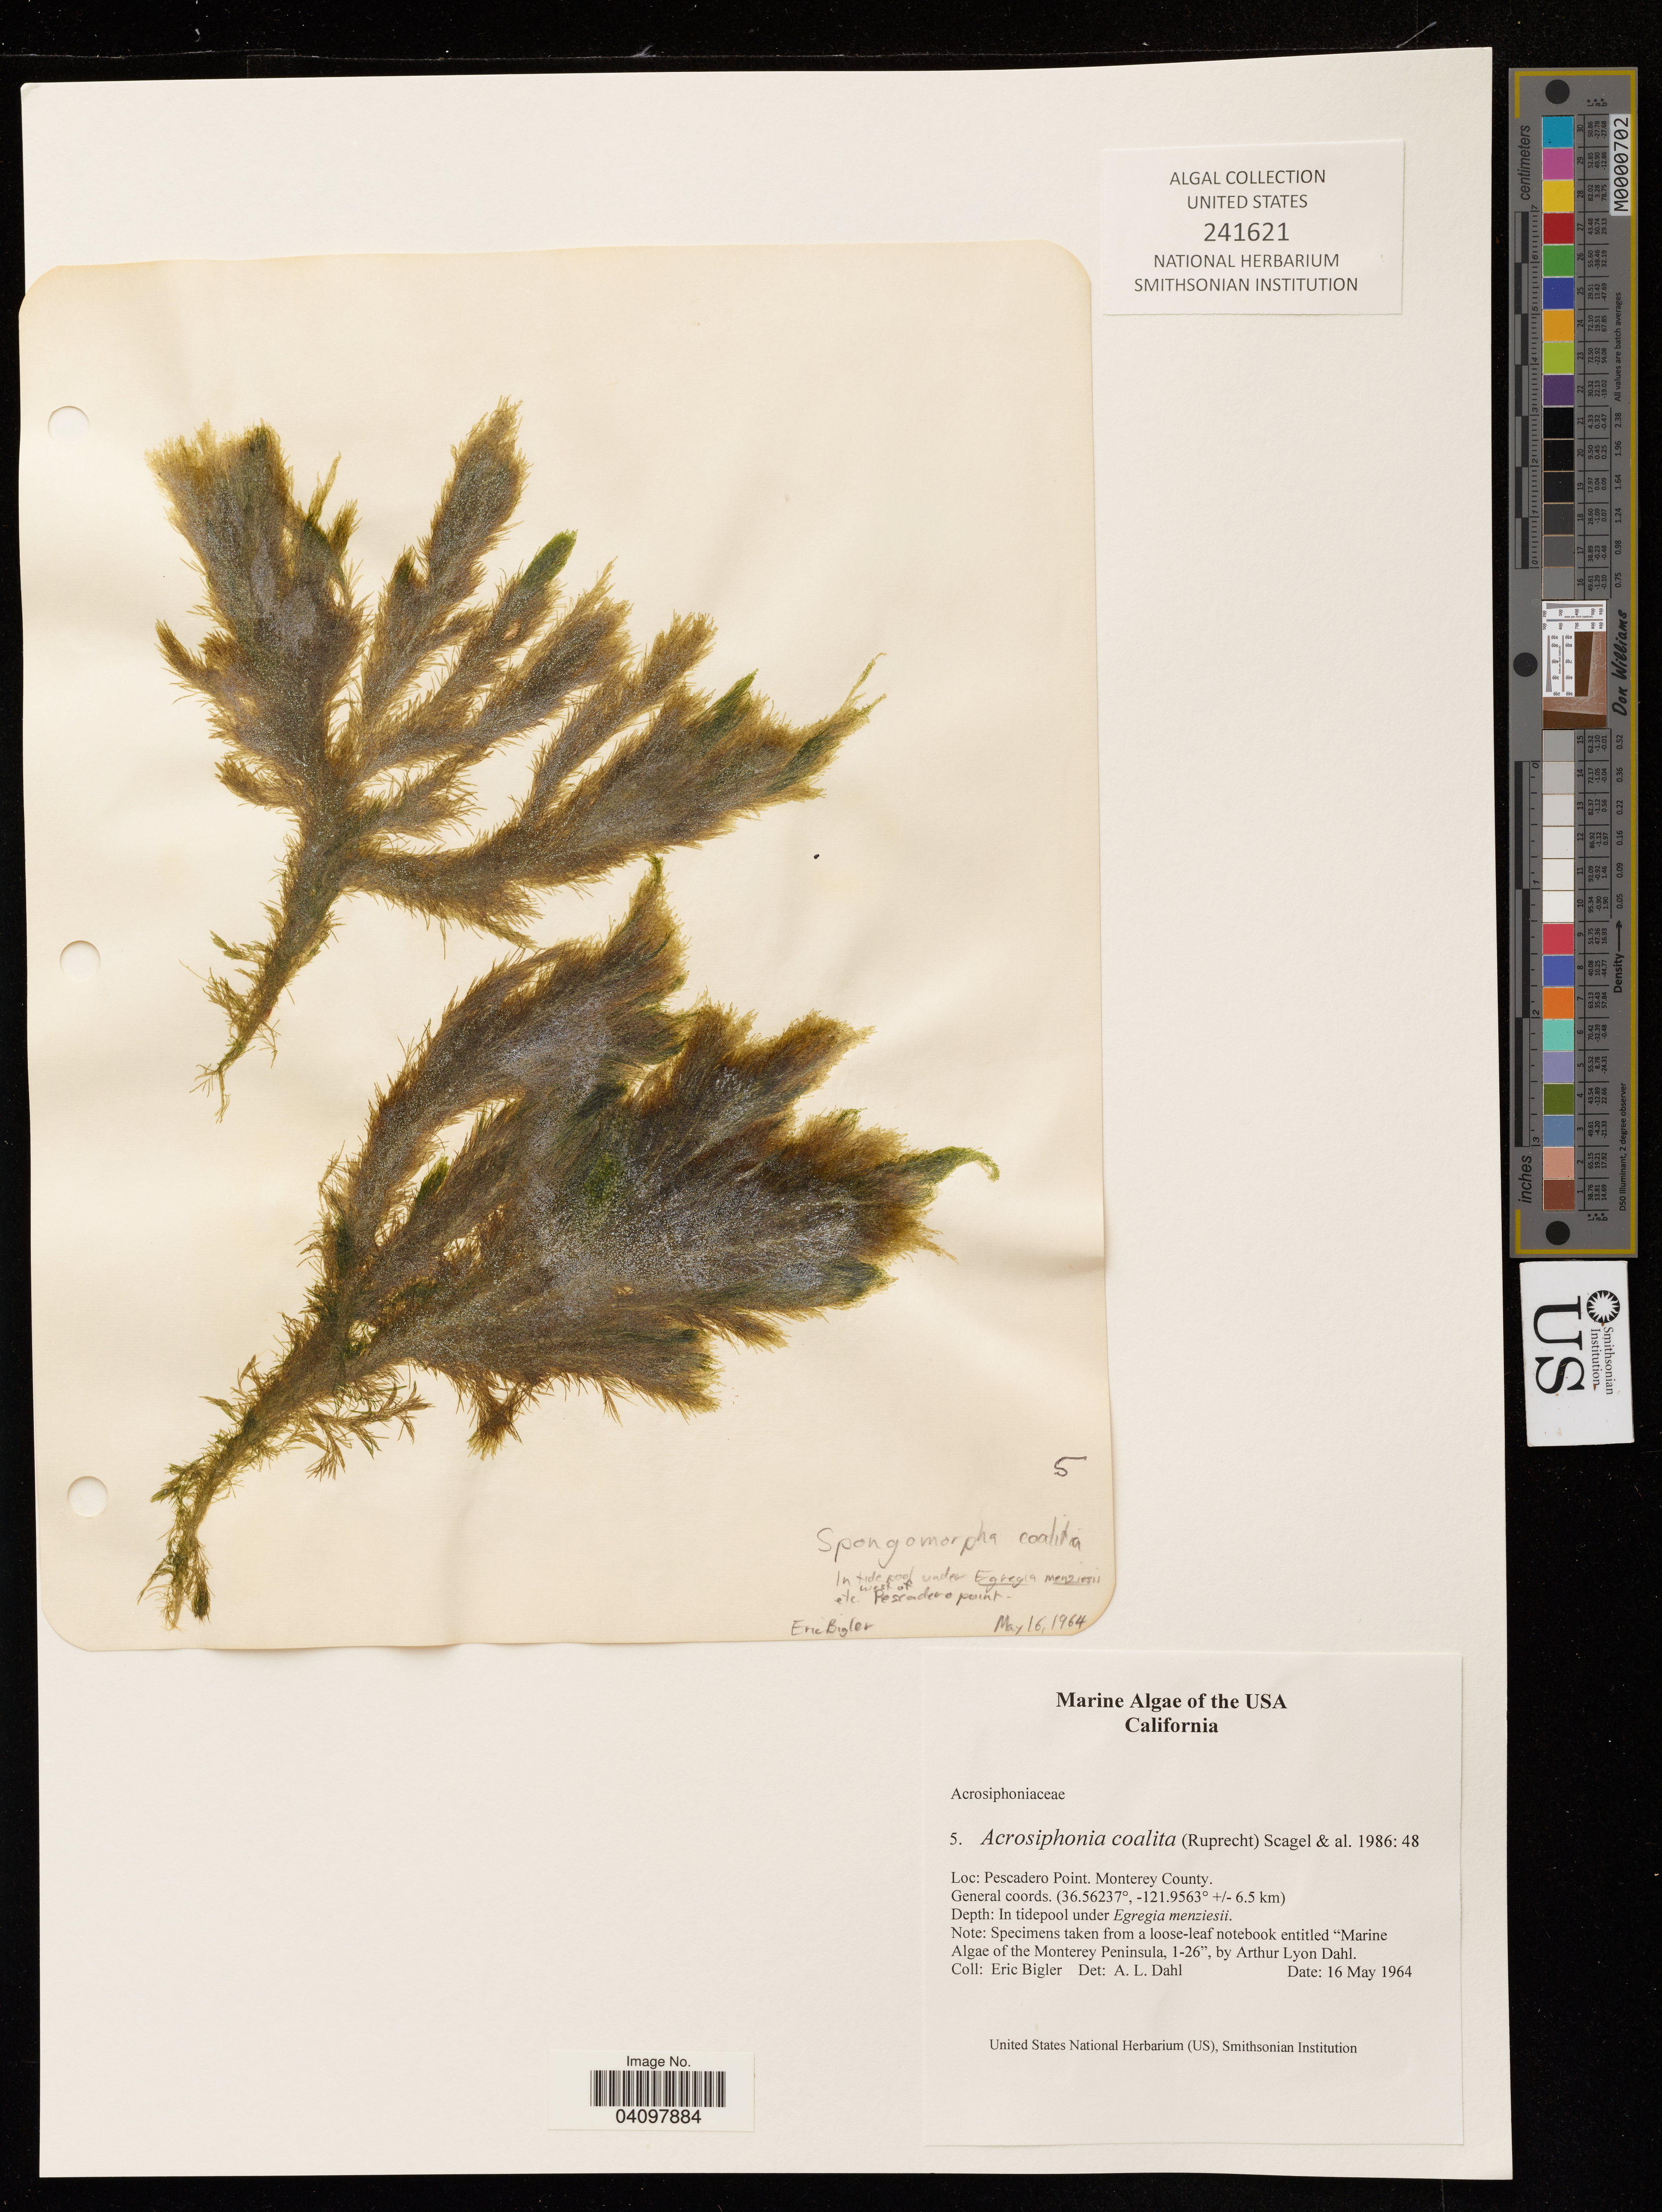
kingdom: Plantae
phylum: Chlorophyta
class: Ulvophyceae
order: Ulotrichales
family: Ulotrichaceae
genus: Spongomorpha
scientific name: Spongomorpha coalita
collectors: E. Bigler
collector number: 5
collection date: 1964-05-16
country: United States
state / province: California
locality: Pescadero Point. Monterey County. (+/- 6.5 km).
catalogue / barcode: US 241621